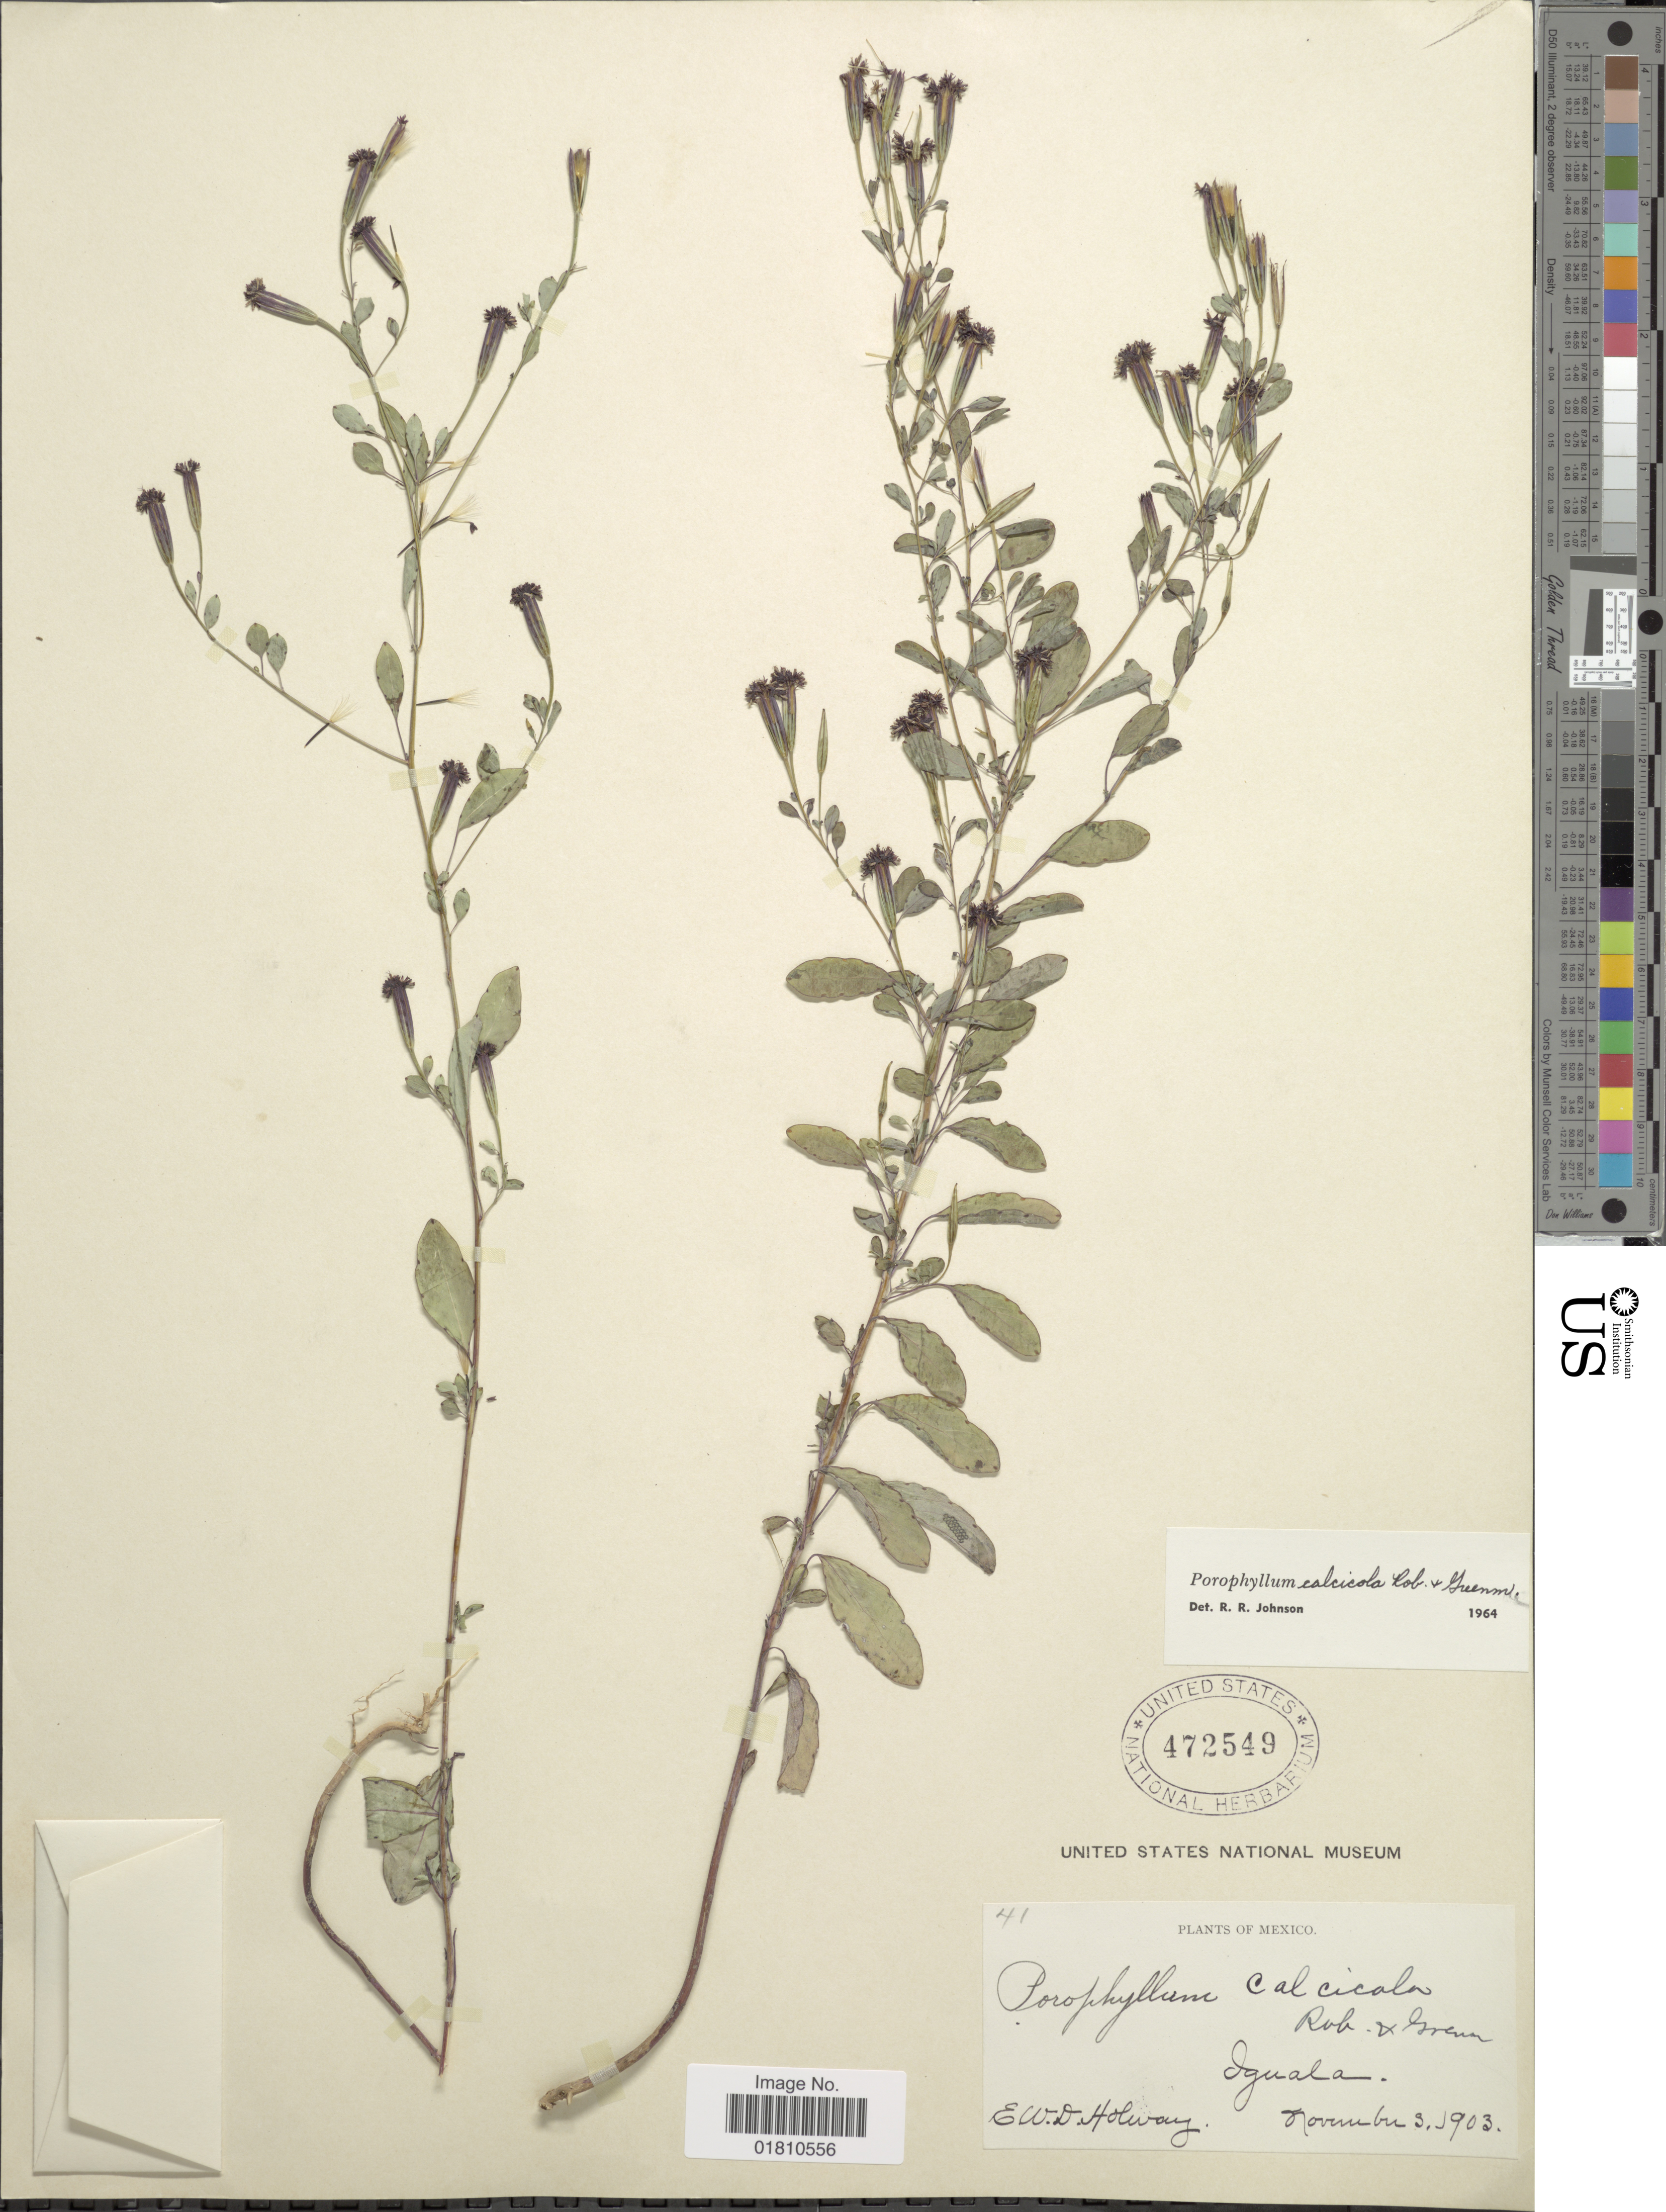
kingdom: Plantae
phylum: Tracheophyta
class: Magnoliopsida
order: Asterales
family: Asteraceae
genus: Porophyllum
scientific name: Porophyllum calcicola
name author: B.L. Rob. & Greenm.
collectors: E. W. D. Holway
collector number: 41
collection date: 1903-11-03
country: Mexico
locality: Iguala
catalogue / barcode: US 472549